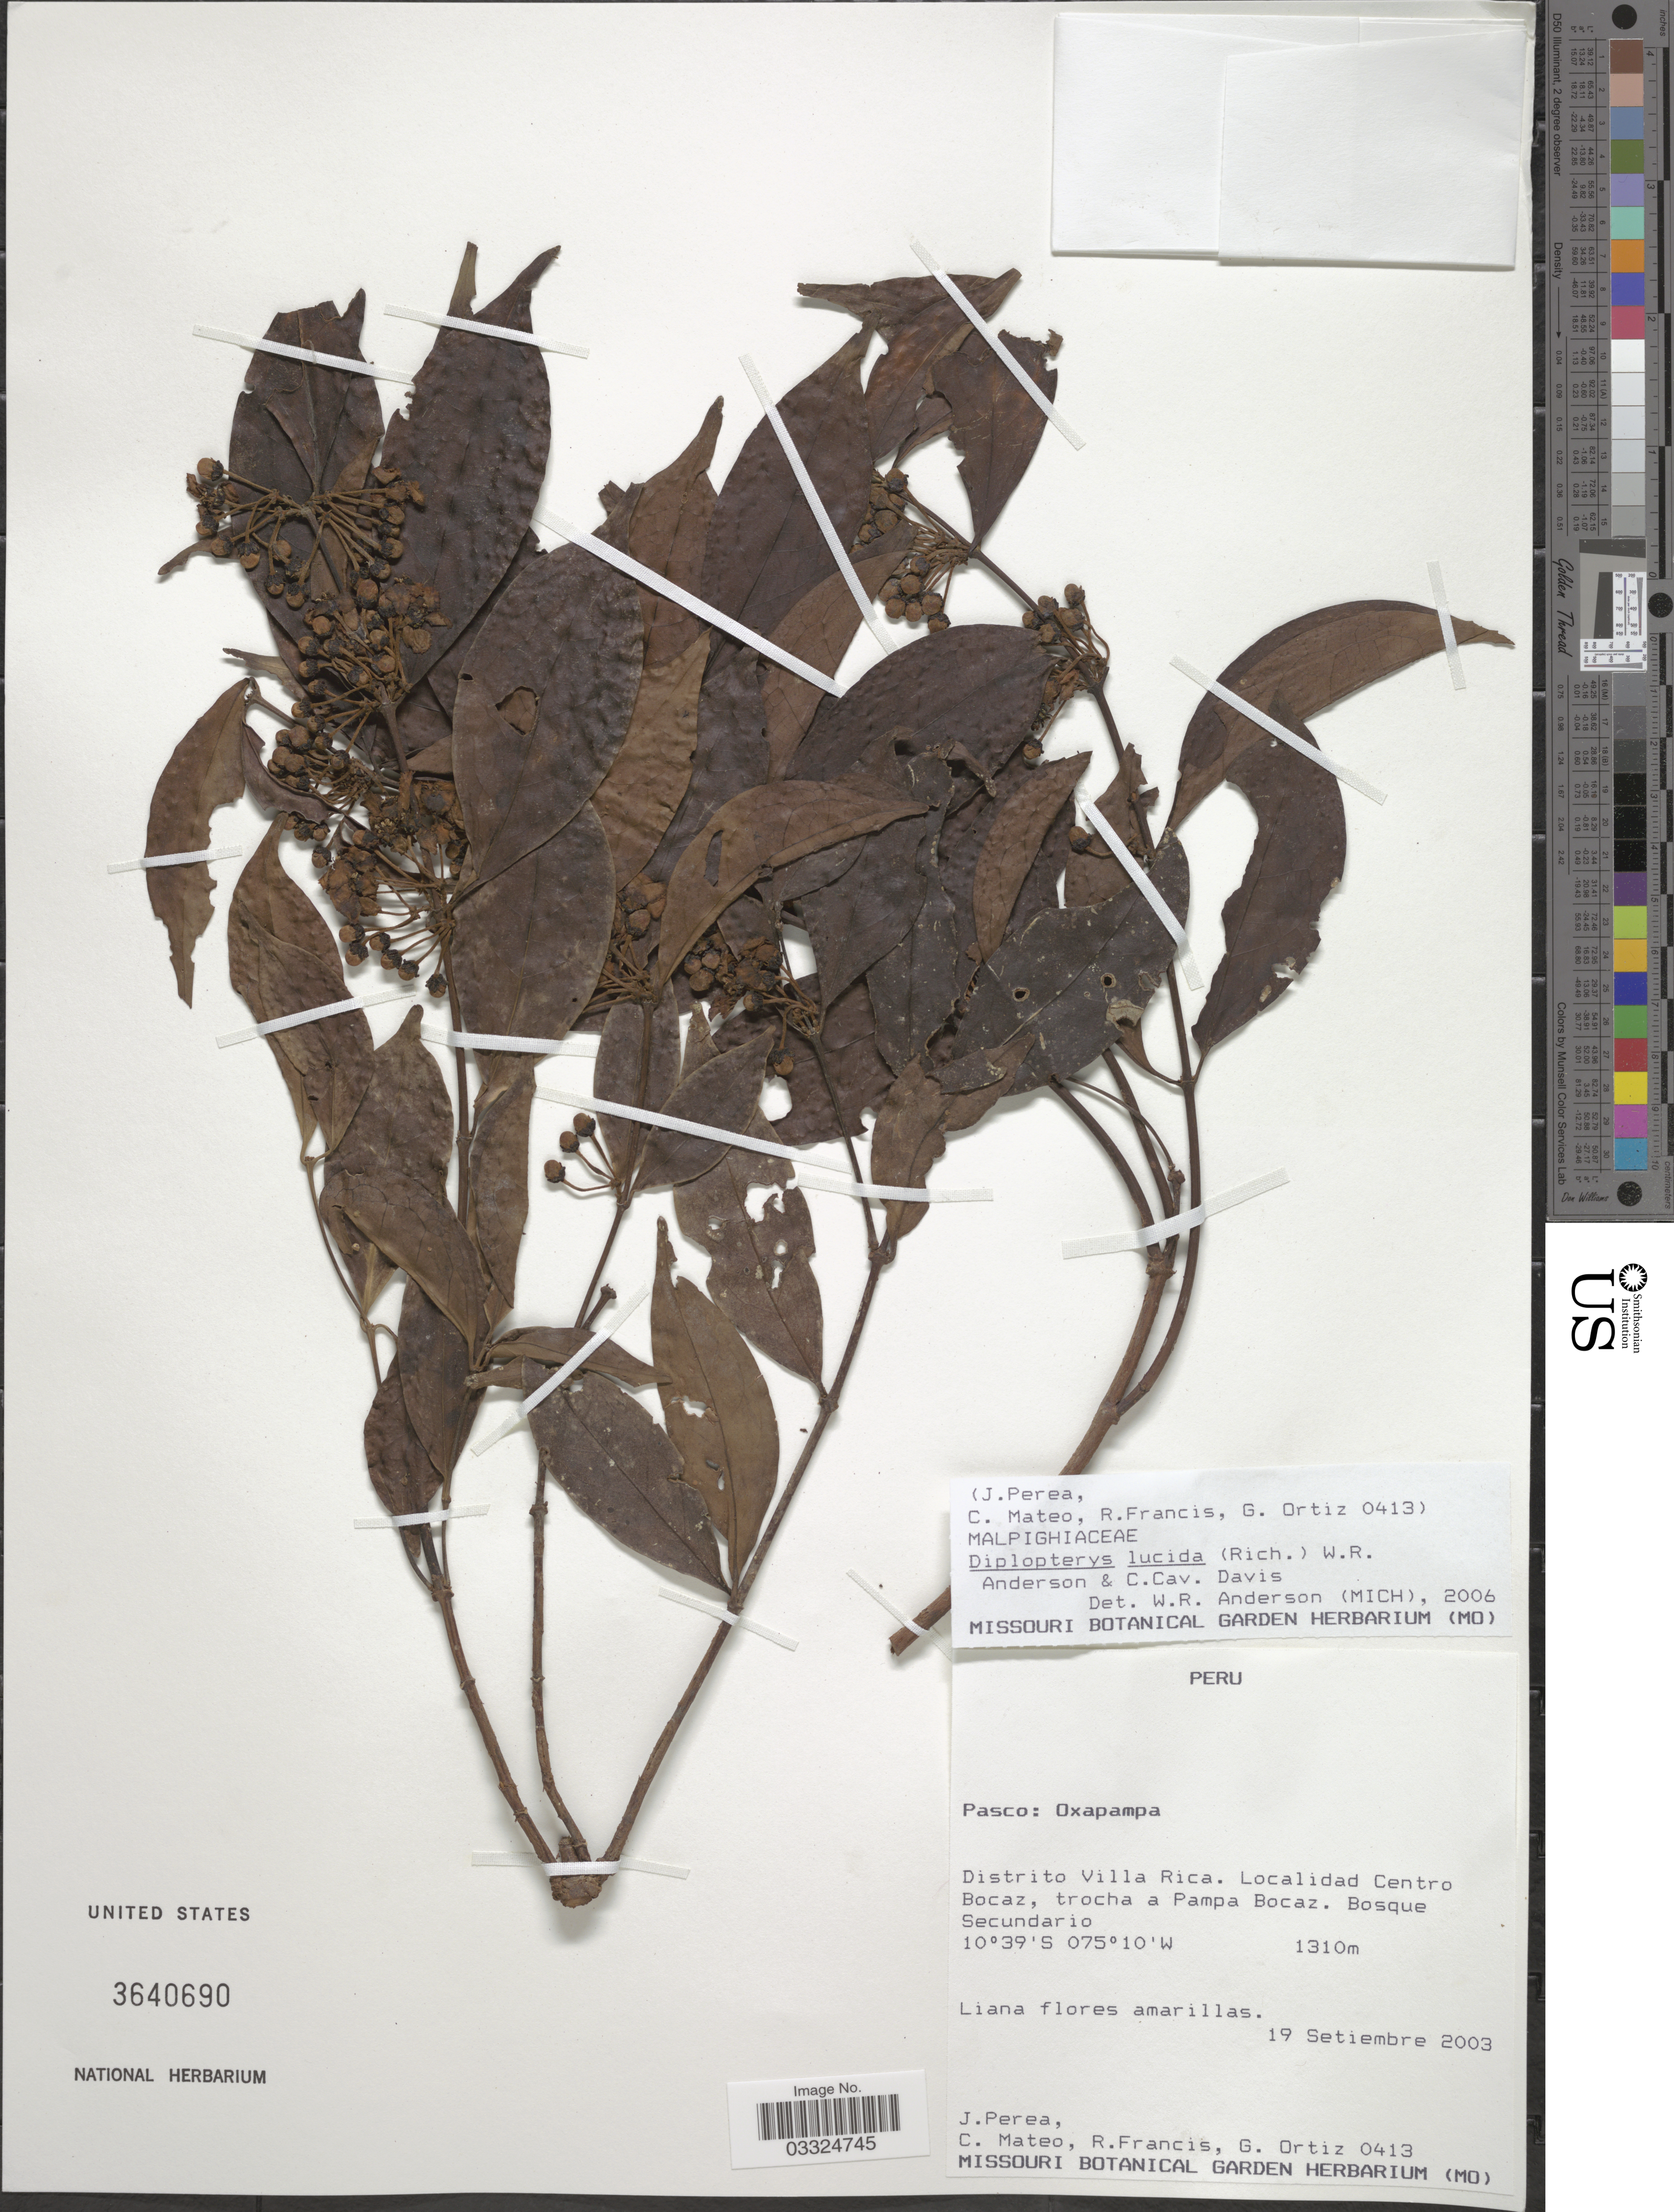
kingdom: Plantae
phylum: Tracheophyta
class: Magnoliopsida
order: Malpighiales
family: Malpighiaceae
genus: Diplopterys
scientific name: Diplopterys lucida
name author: (Nied.) W.R. Anderson & C. Davis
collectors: J. Perea, C. Mateo, R. Francis & G. Ortiz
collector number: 0413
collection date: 2003-09-19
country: Peru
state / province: Pasco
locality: Oxapampa. Distrito Villa Rica. Centro Bocaz, trocha a Pampa Bocaz.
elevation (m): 1310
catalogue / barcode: US 3640690